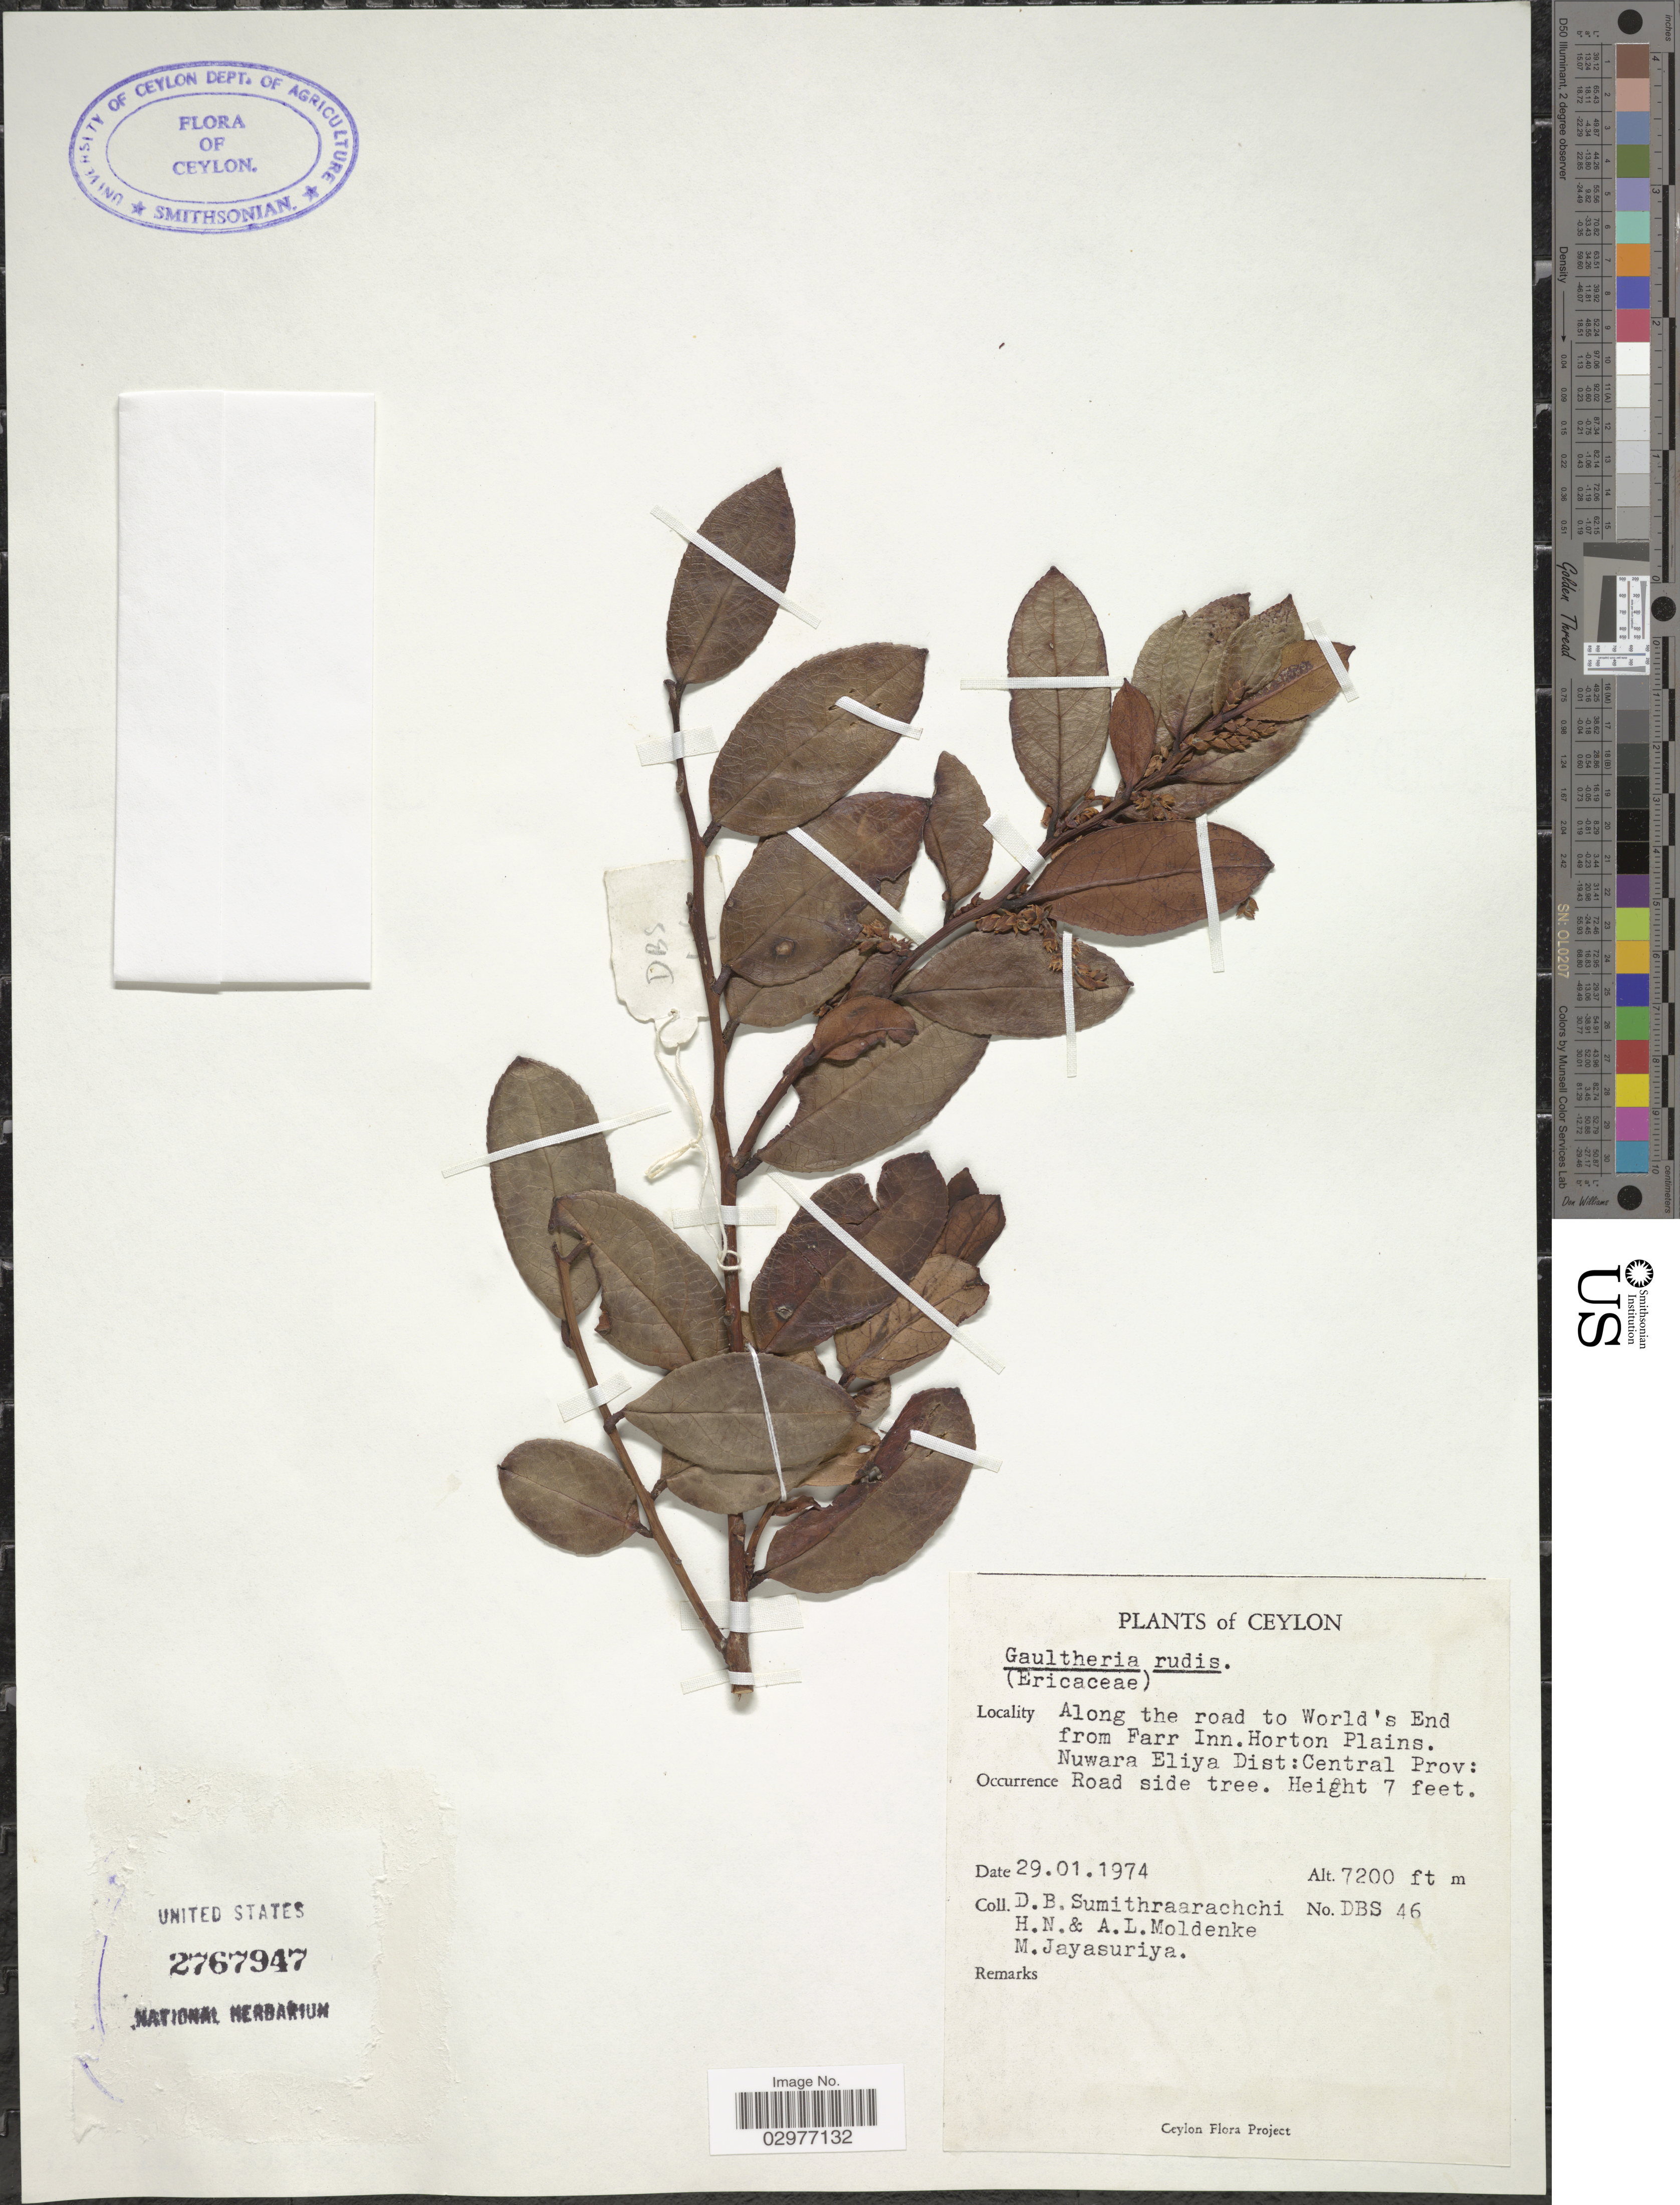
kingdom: Plantae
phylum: Tracheophyta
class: Magnoliopsida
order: Ericales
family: Ericaceae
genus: Gaultheria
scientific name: Gaultheria leschenaultii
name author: DC.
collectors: D. B. Sumithraarachchi, H. N. Moldenke, A. L. Moldenke & M. Jayasuriya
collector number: DBS 46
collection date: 1974-01-29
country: Sri Lanka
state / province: Central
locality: Ceylon. Along the road to World's End from Farr Inn. Horton Plains. Nuwara Eliya Dist.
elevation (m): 2195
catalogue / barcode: US 2767947